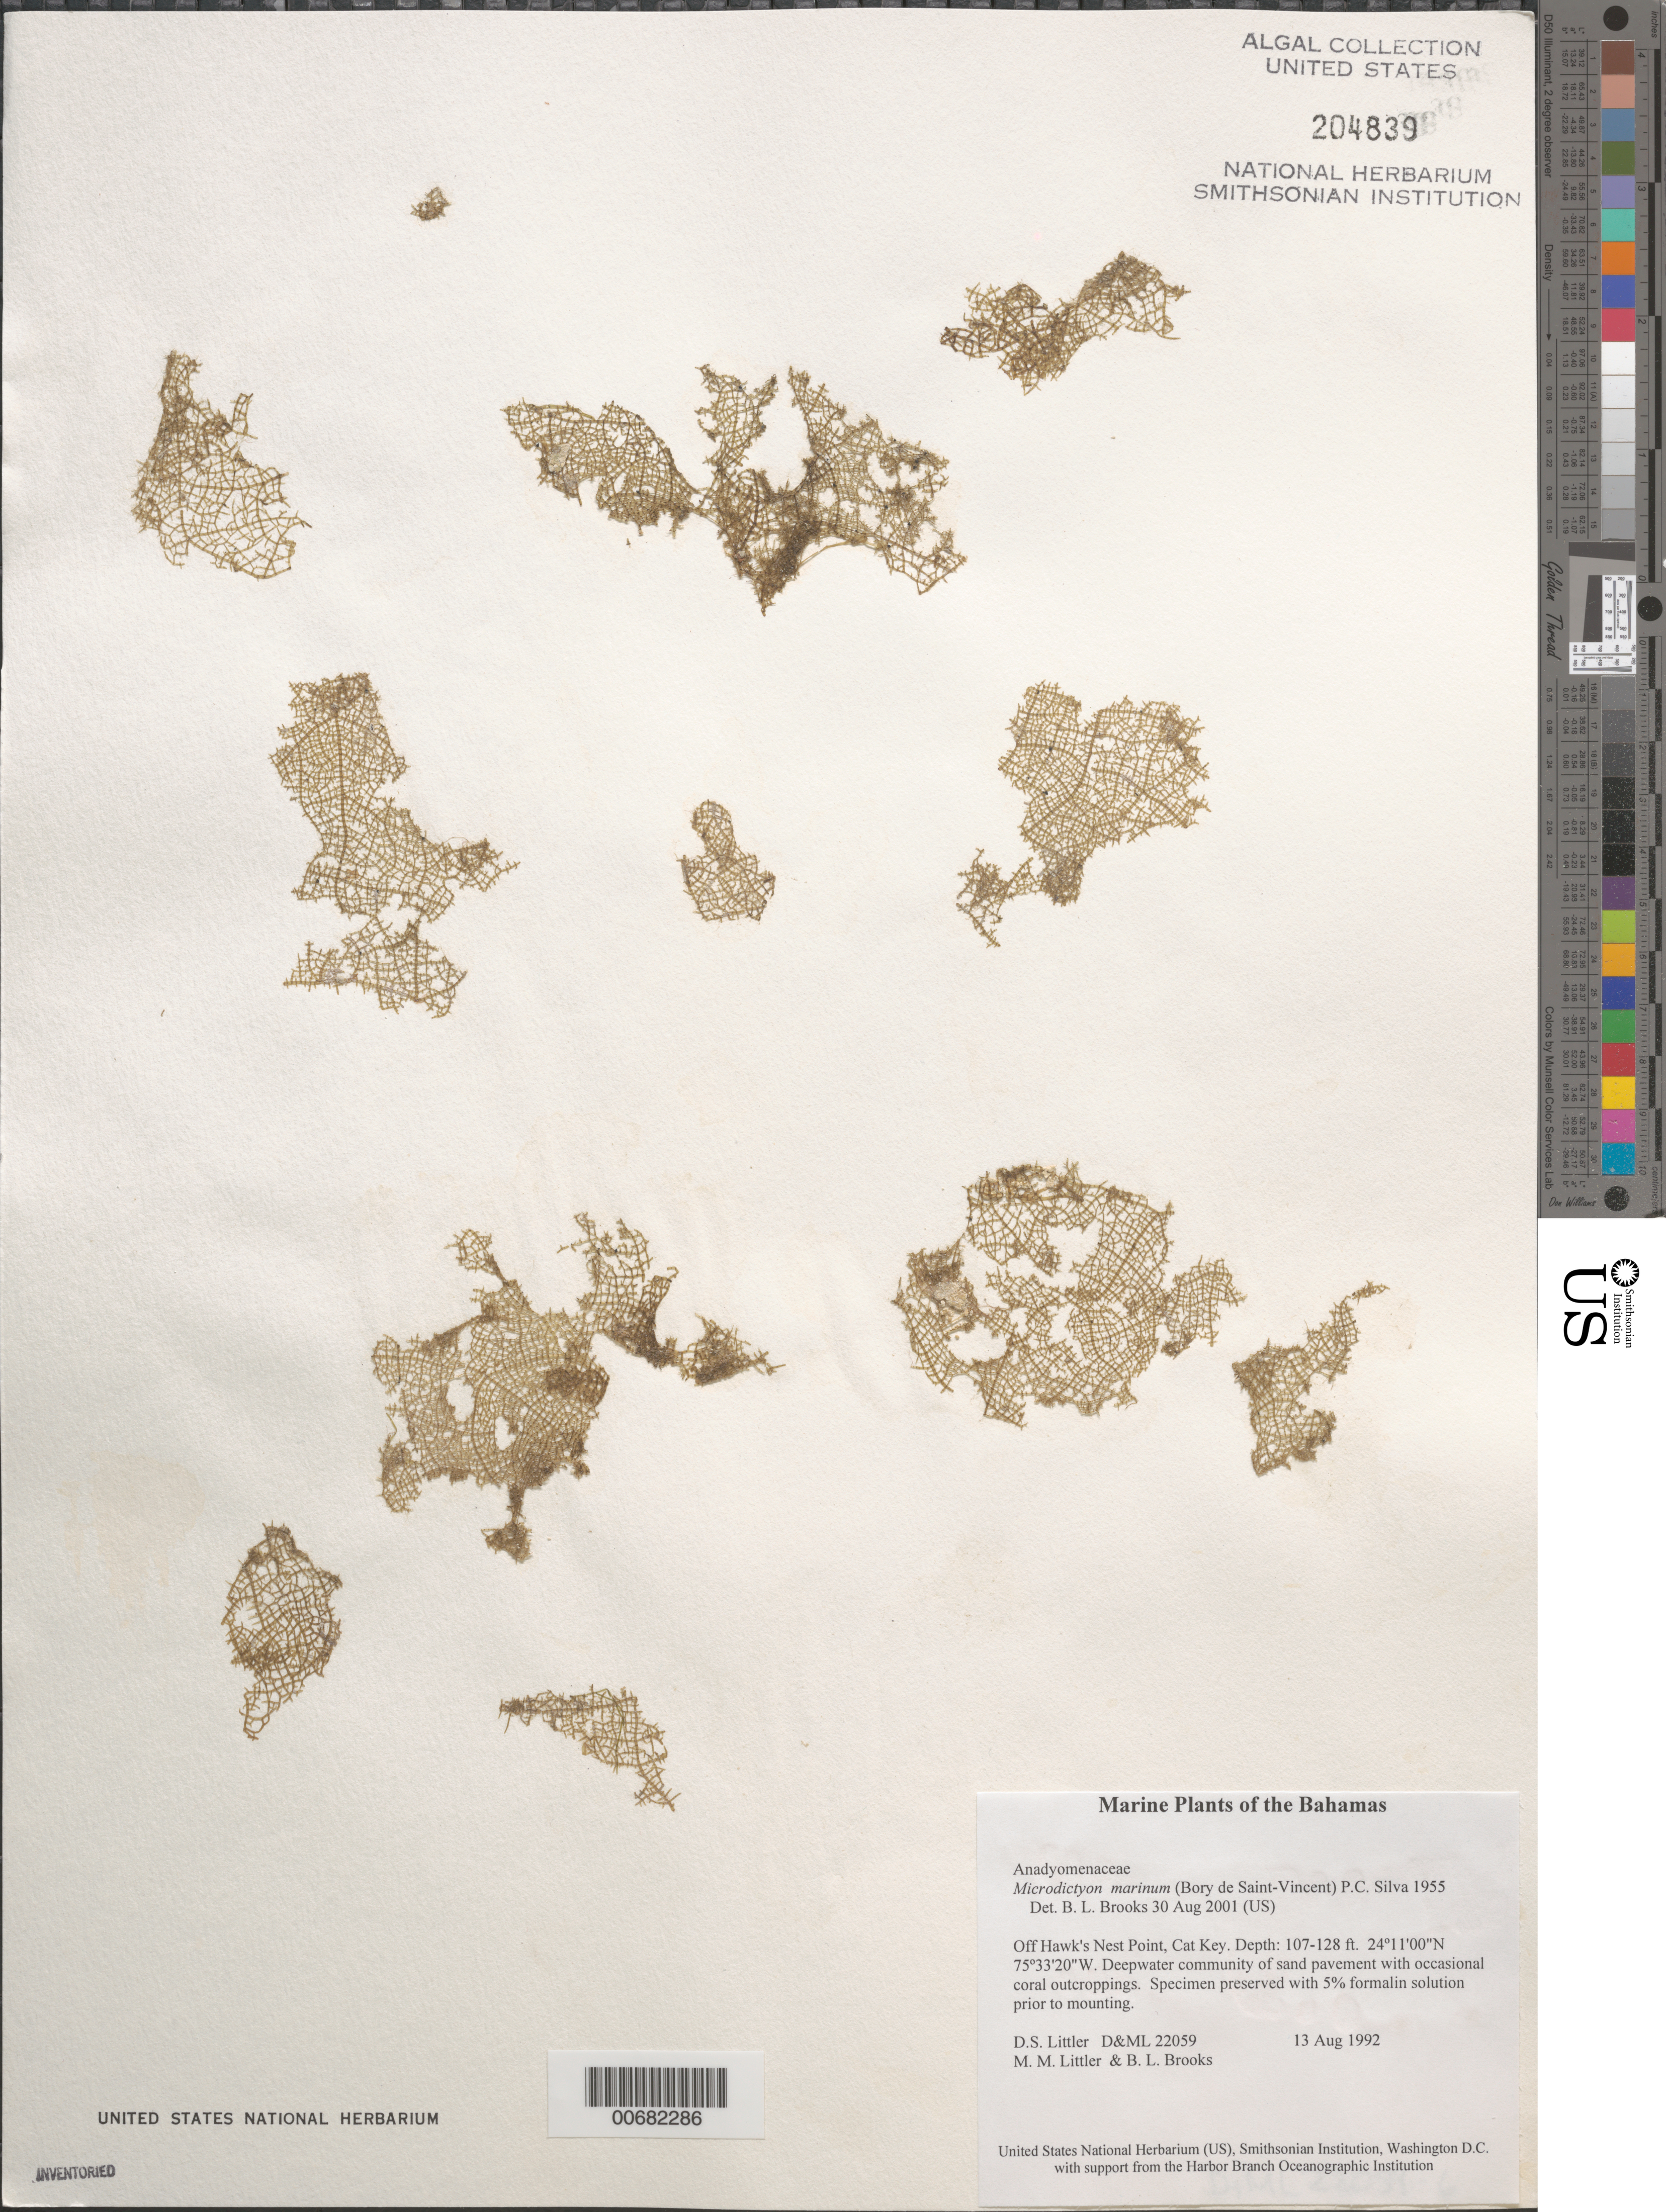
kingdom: Plantae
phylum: Chlorophyta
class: Ulvophyceae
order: Cladophorales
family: Anadyomenaceae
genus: Microdictyon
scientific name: Microdictyon marinum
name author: (Bory) P.C. Silva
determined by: Brooks, B. L., (BOT), Smithsonian Institution - National Museum of Natural History (UNITED STATES)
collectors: D. S. Littler, M. M. Littler & B. Brooks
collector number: D&ML 22059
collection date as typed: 13 Aug 1992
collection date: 1992-08-13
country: Bahamas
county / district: Cat Island District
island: Cat Island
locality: Off Hawk's Nest Point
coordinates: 24 11' 00" N, 75 33' 20" W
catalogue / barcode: US 204839